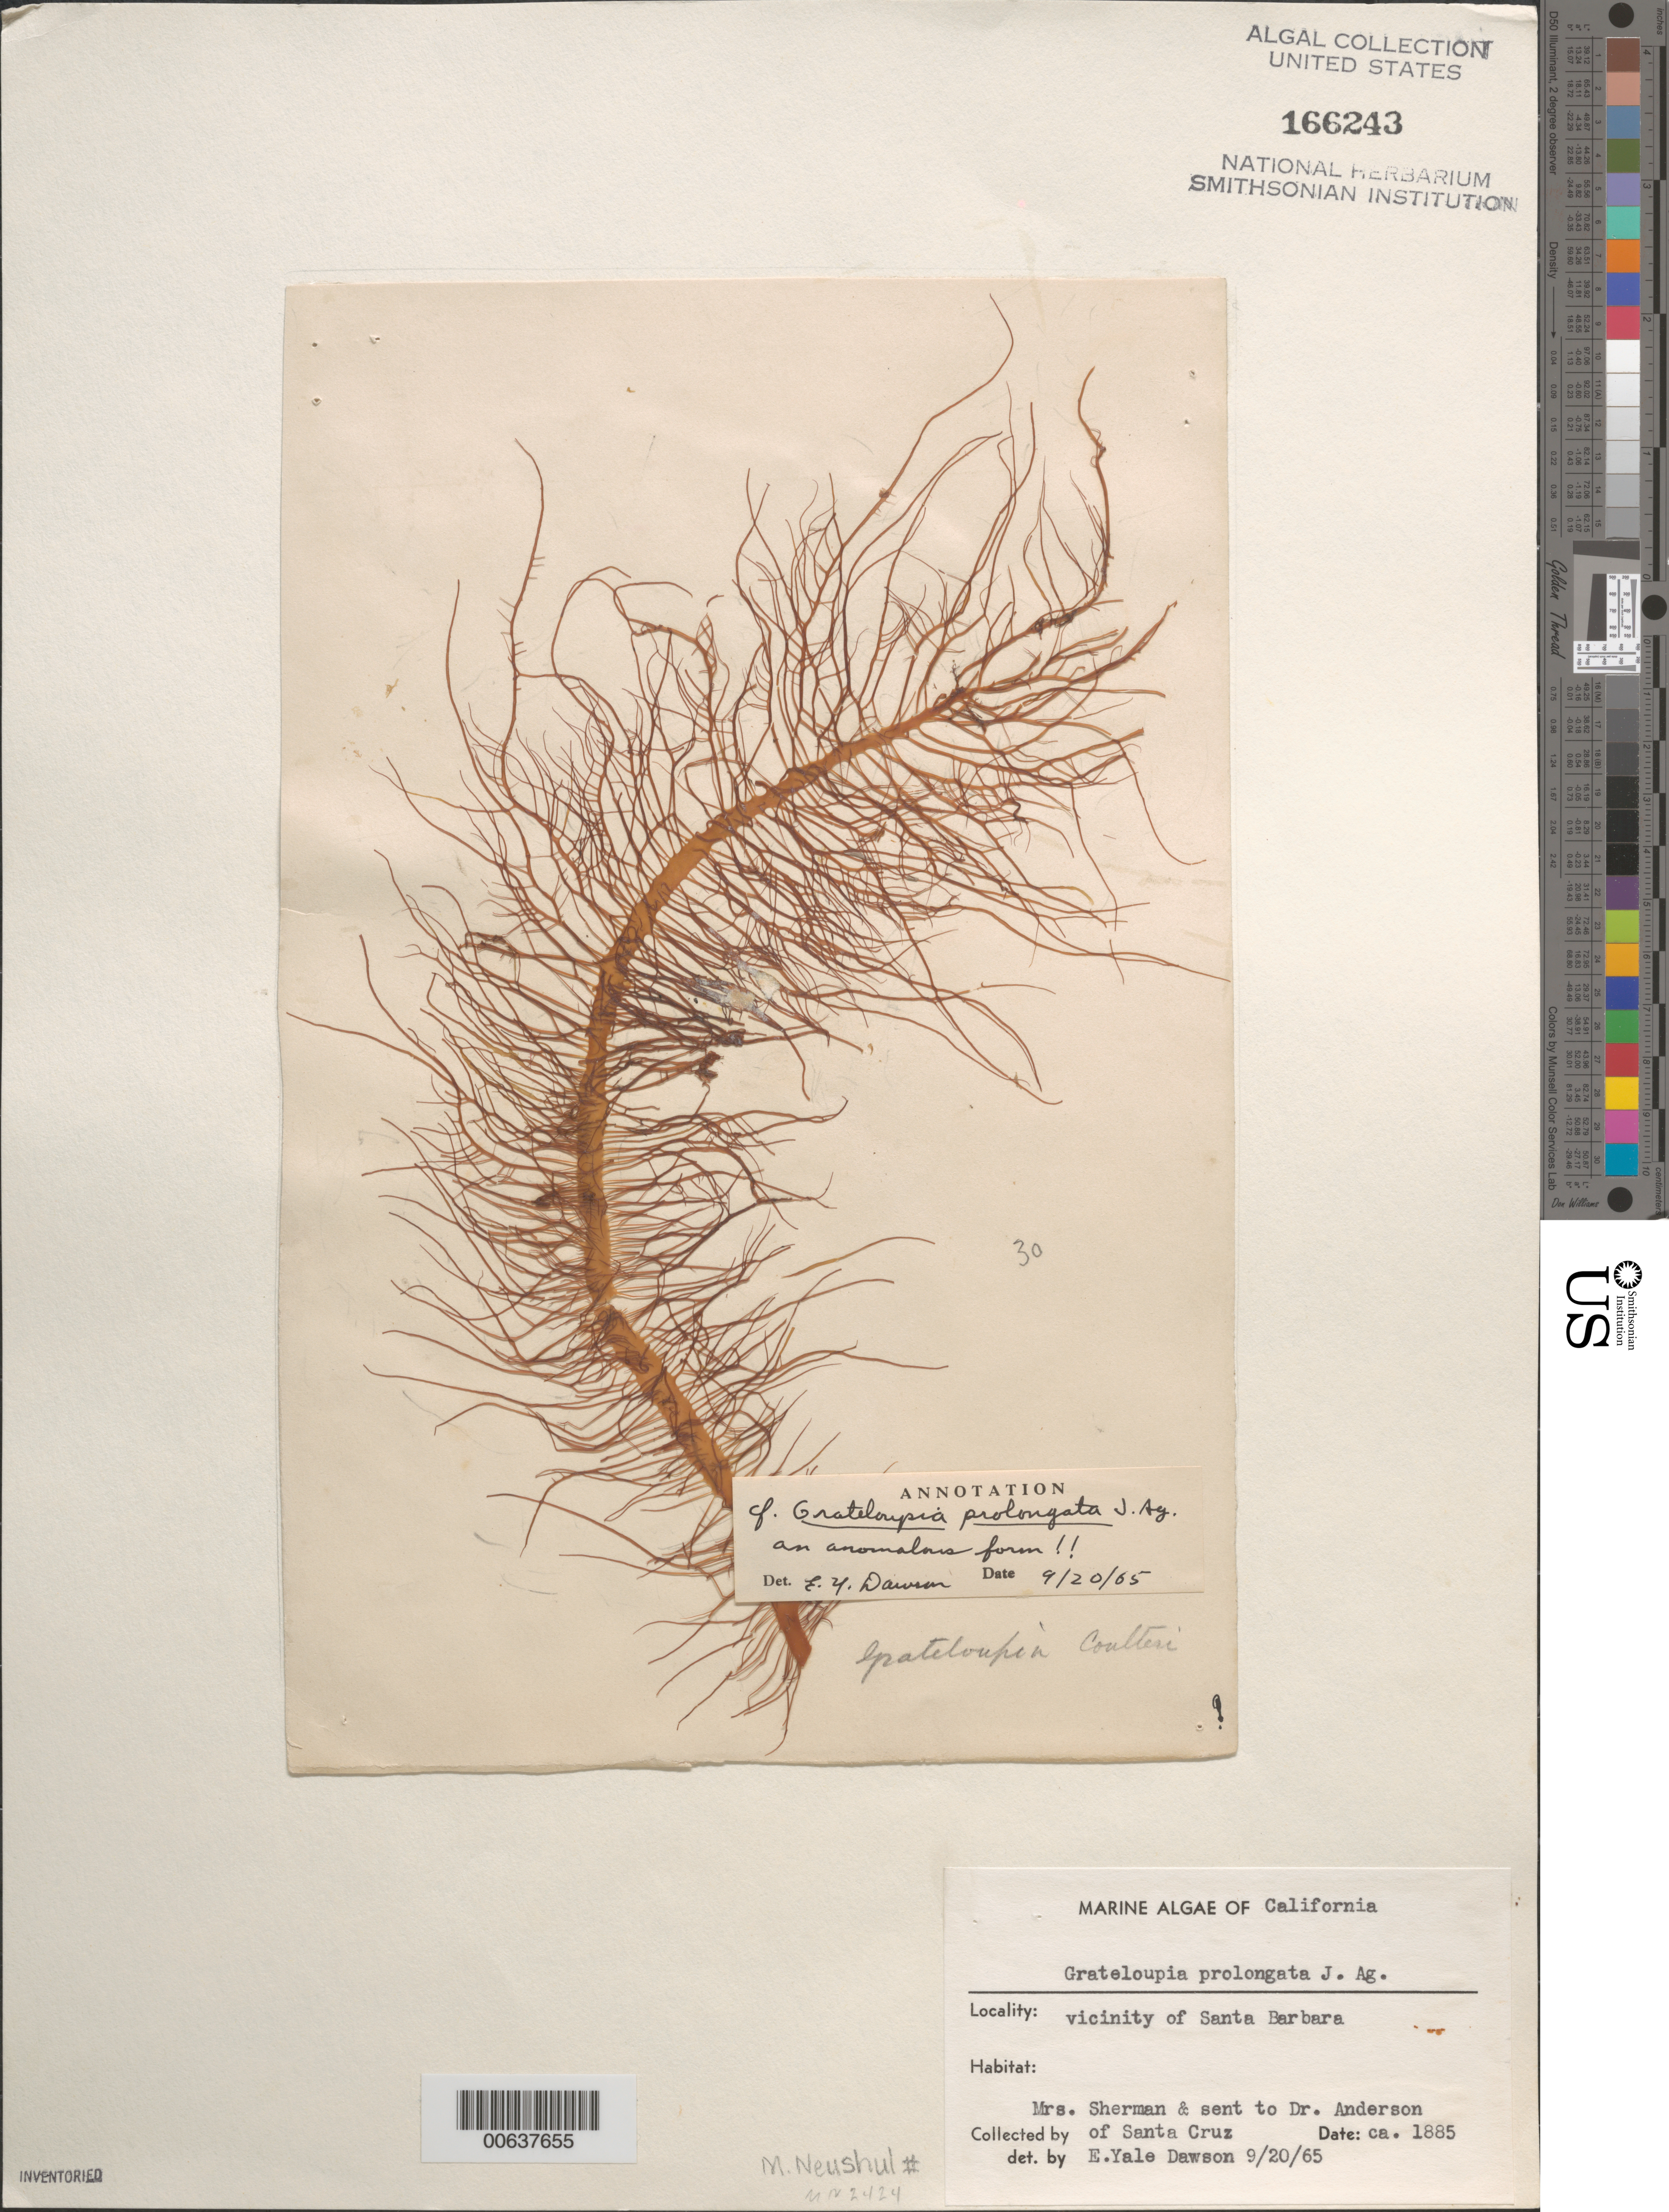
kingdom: Plantae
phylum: Rhodophyta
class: Florideophyceae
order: Halymeniales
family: Halymeniaceae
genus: Grateloupia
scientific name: Grateloupia prolongata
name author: J. Agardh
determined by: Dawson, E. Y.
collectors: M. Sherman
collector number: Neushul 2424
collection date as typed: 1885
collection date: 1885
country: United States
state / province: California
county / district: Santa Barbara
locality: Santa Barbara area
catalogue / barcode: US 166243